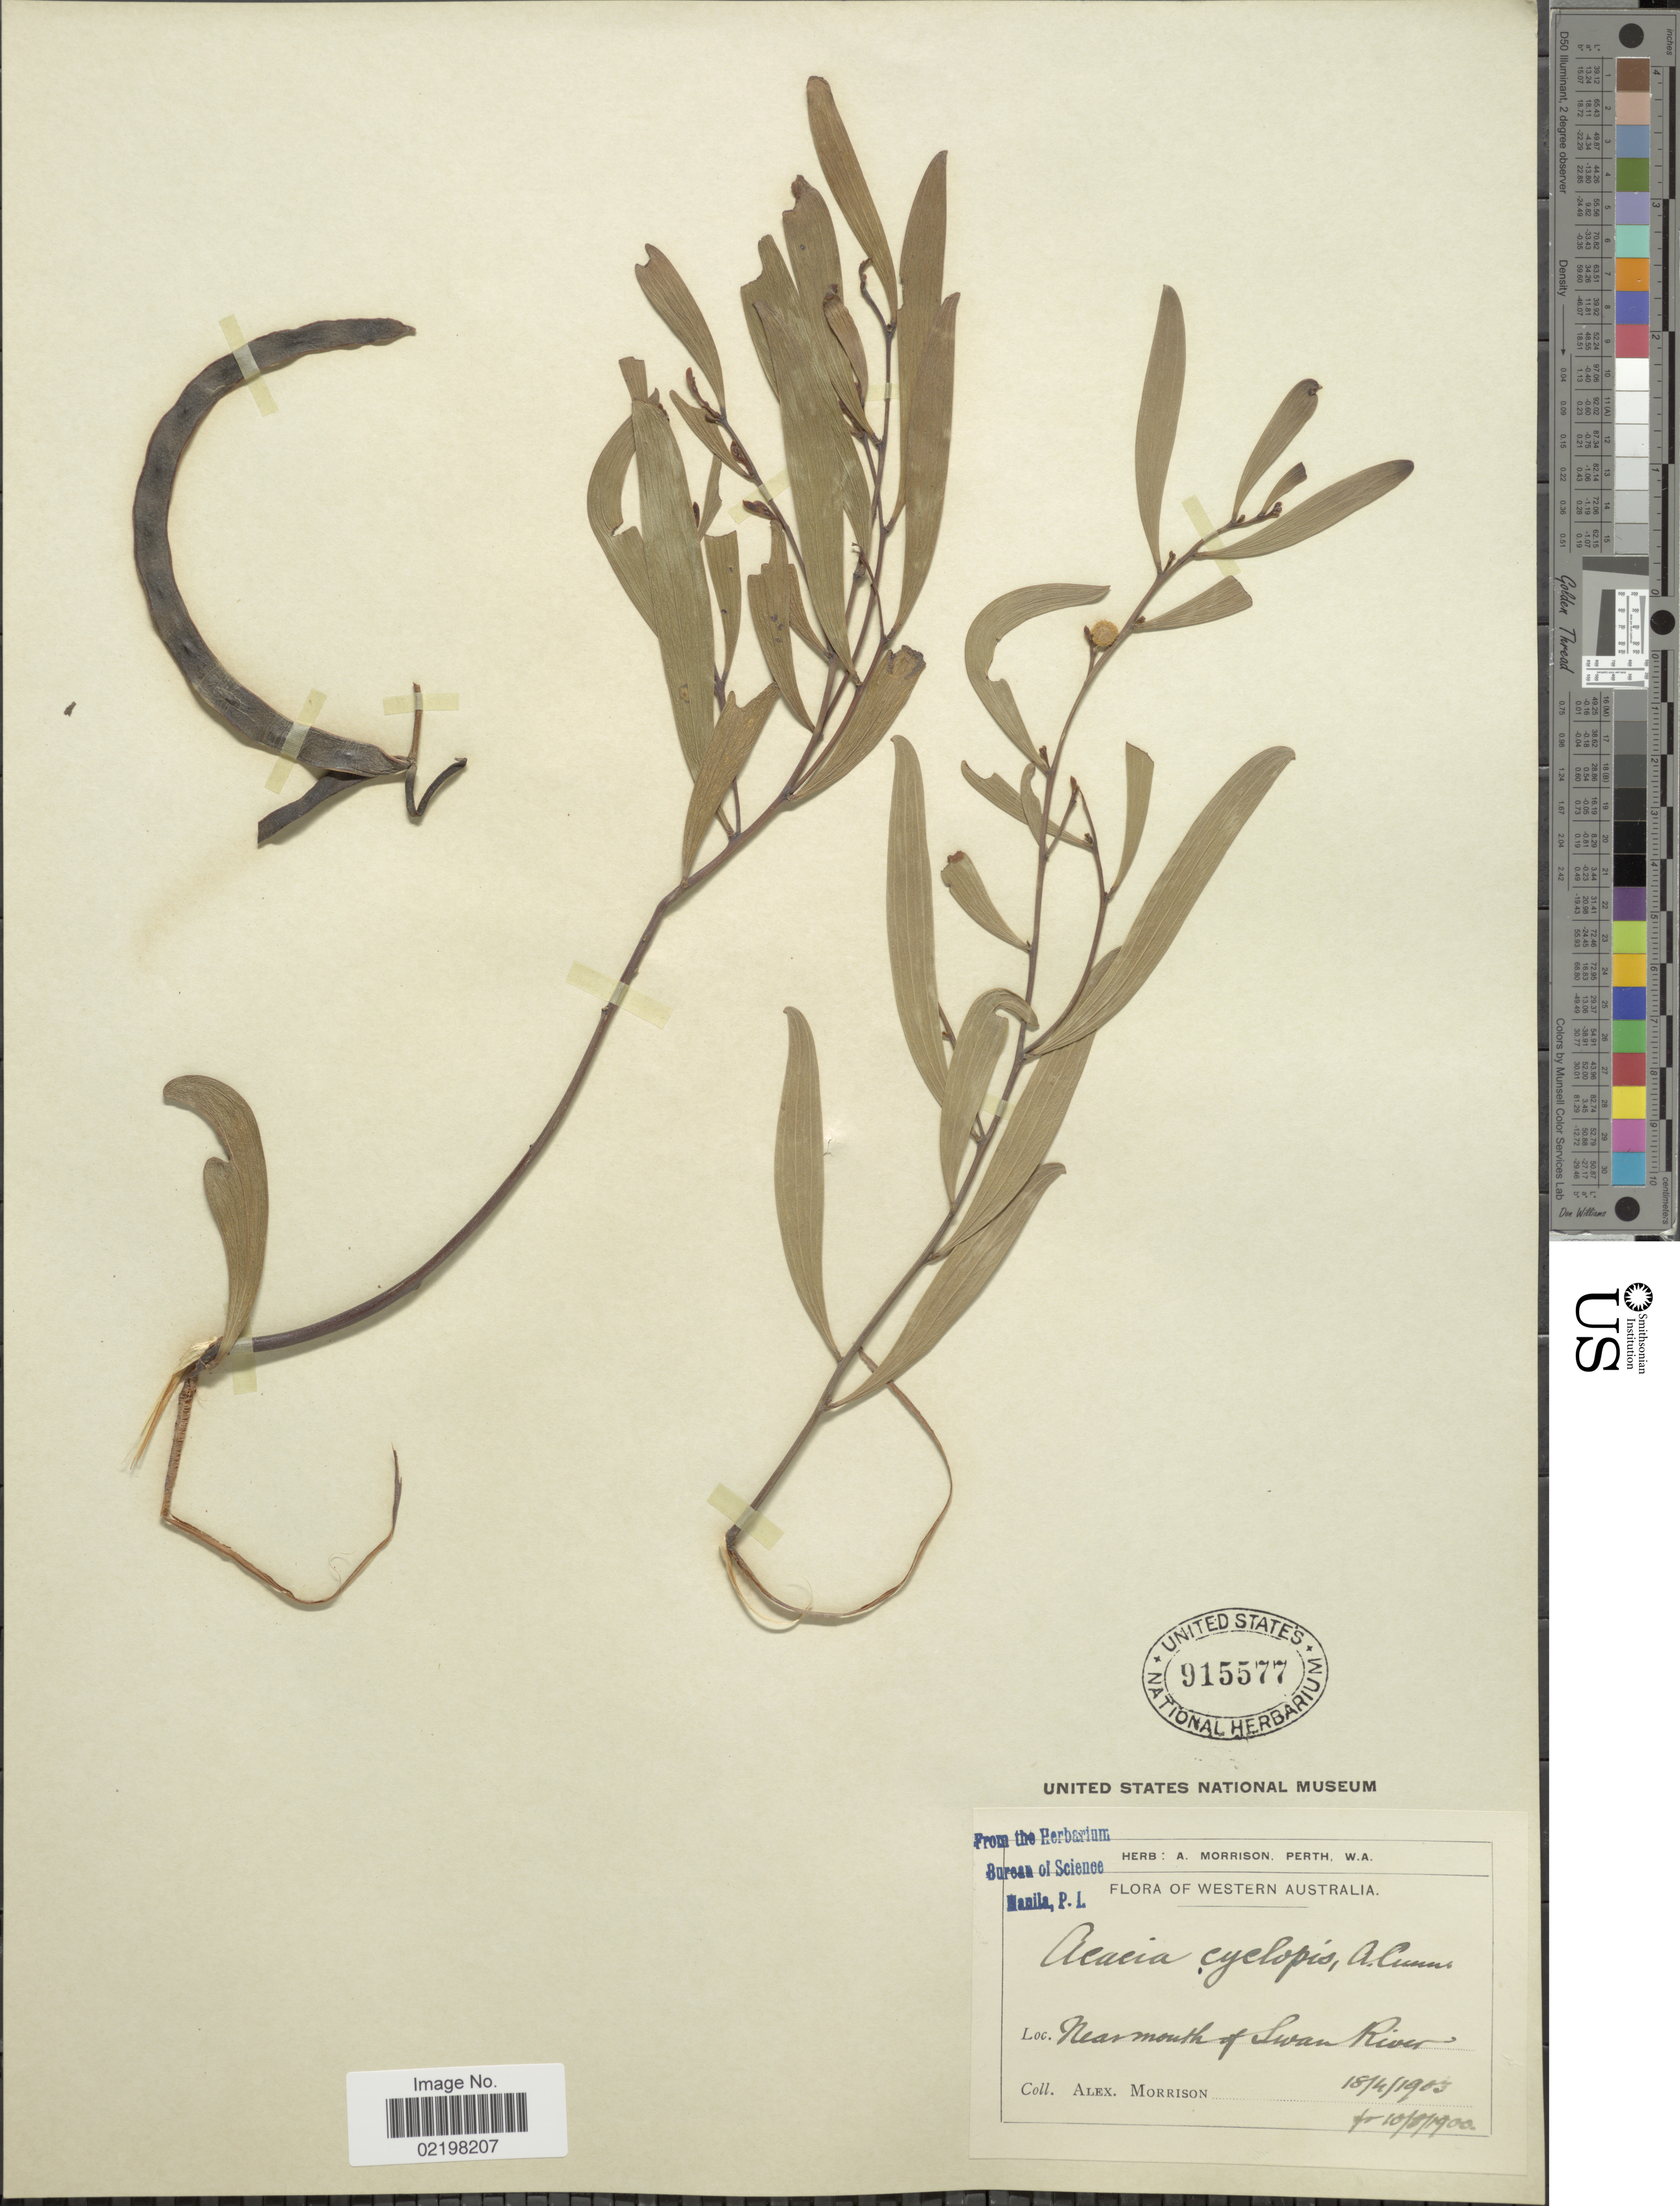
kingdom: Plantae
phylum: Tracheophyta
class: Magnoliopsida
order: Fabales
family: Fabaceae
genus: Acacia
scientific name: Acacia cyclops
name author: A. Cunn. ex G. Don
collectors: A. Morrison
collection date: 1903-04-18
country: Australia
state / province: Western Australia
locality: Western Australia. Near mouth of Swan River.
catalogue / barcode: US 915577